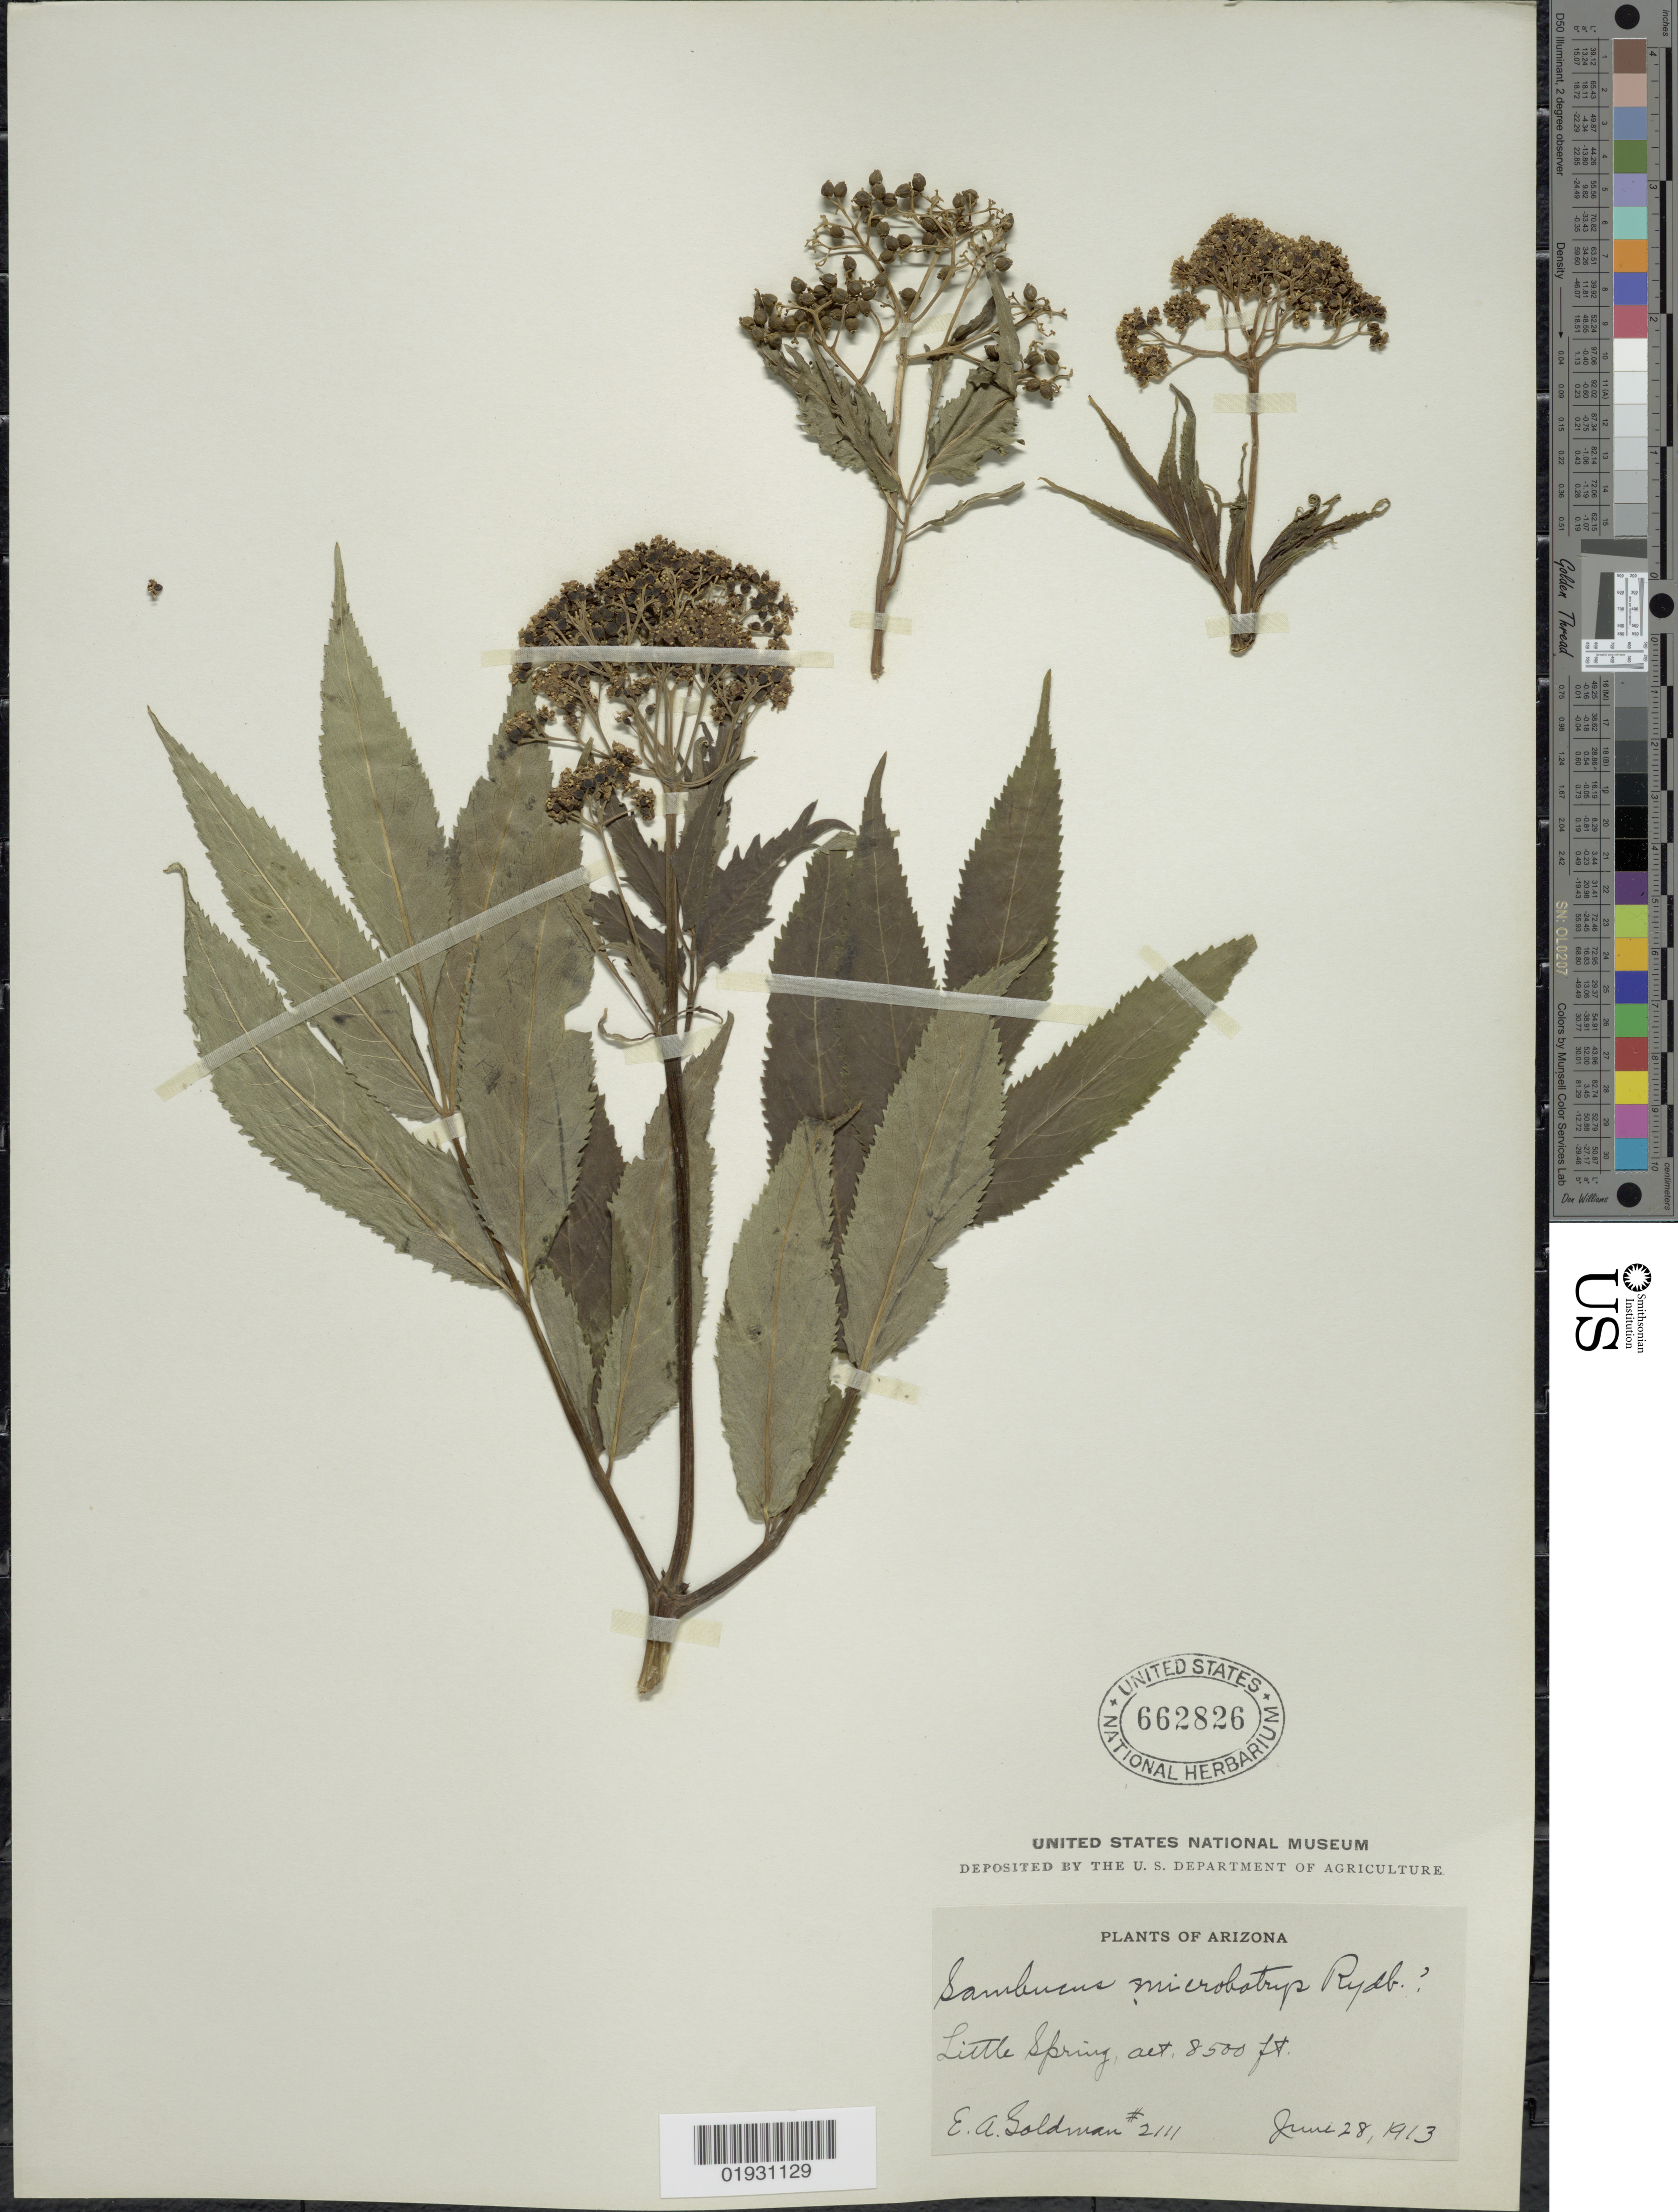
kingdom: Plantae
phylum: Tracheophyta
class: Magnoliopsida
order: Dipsacales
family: Viburnaceae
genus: Sambucus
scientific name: Sambucus microbotrys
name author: Rydb.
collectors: E. A. Goldman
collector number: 2111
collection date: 1913-06-28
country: United States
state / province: Arizona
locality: Little Spring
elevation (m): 2591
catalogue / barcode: US 662826